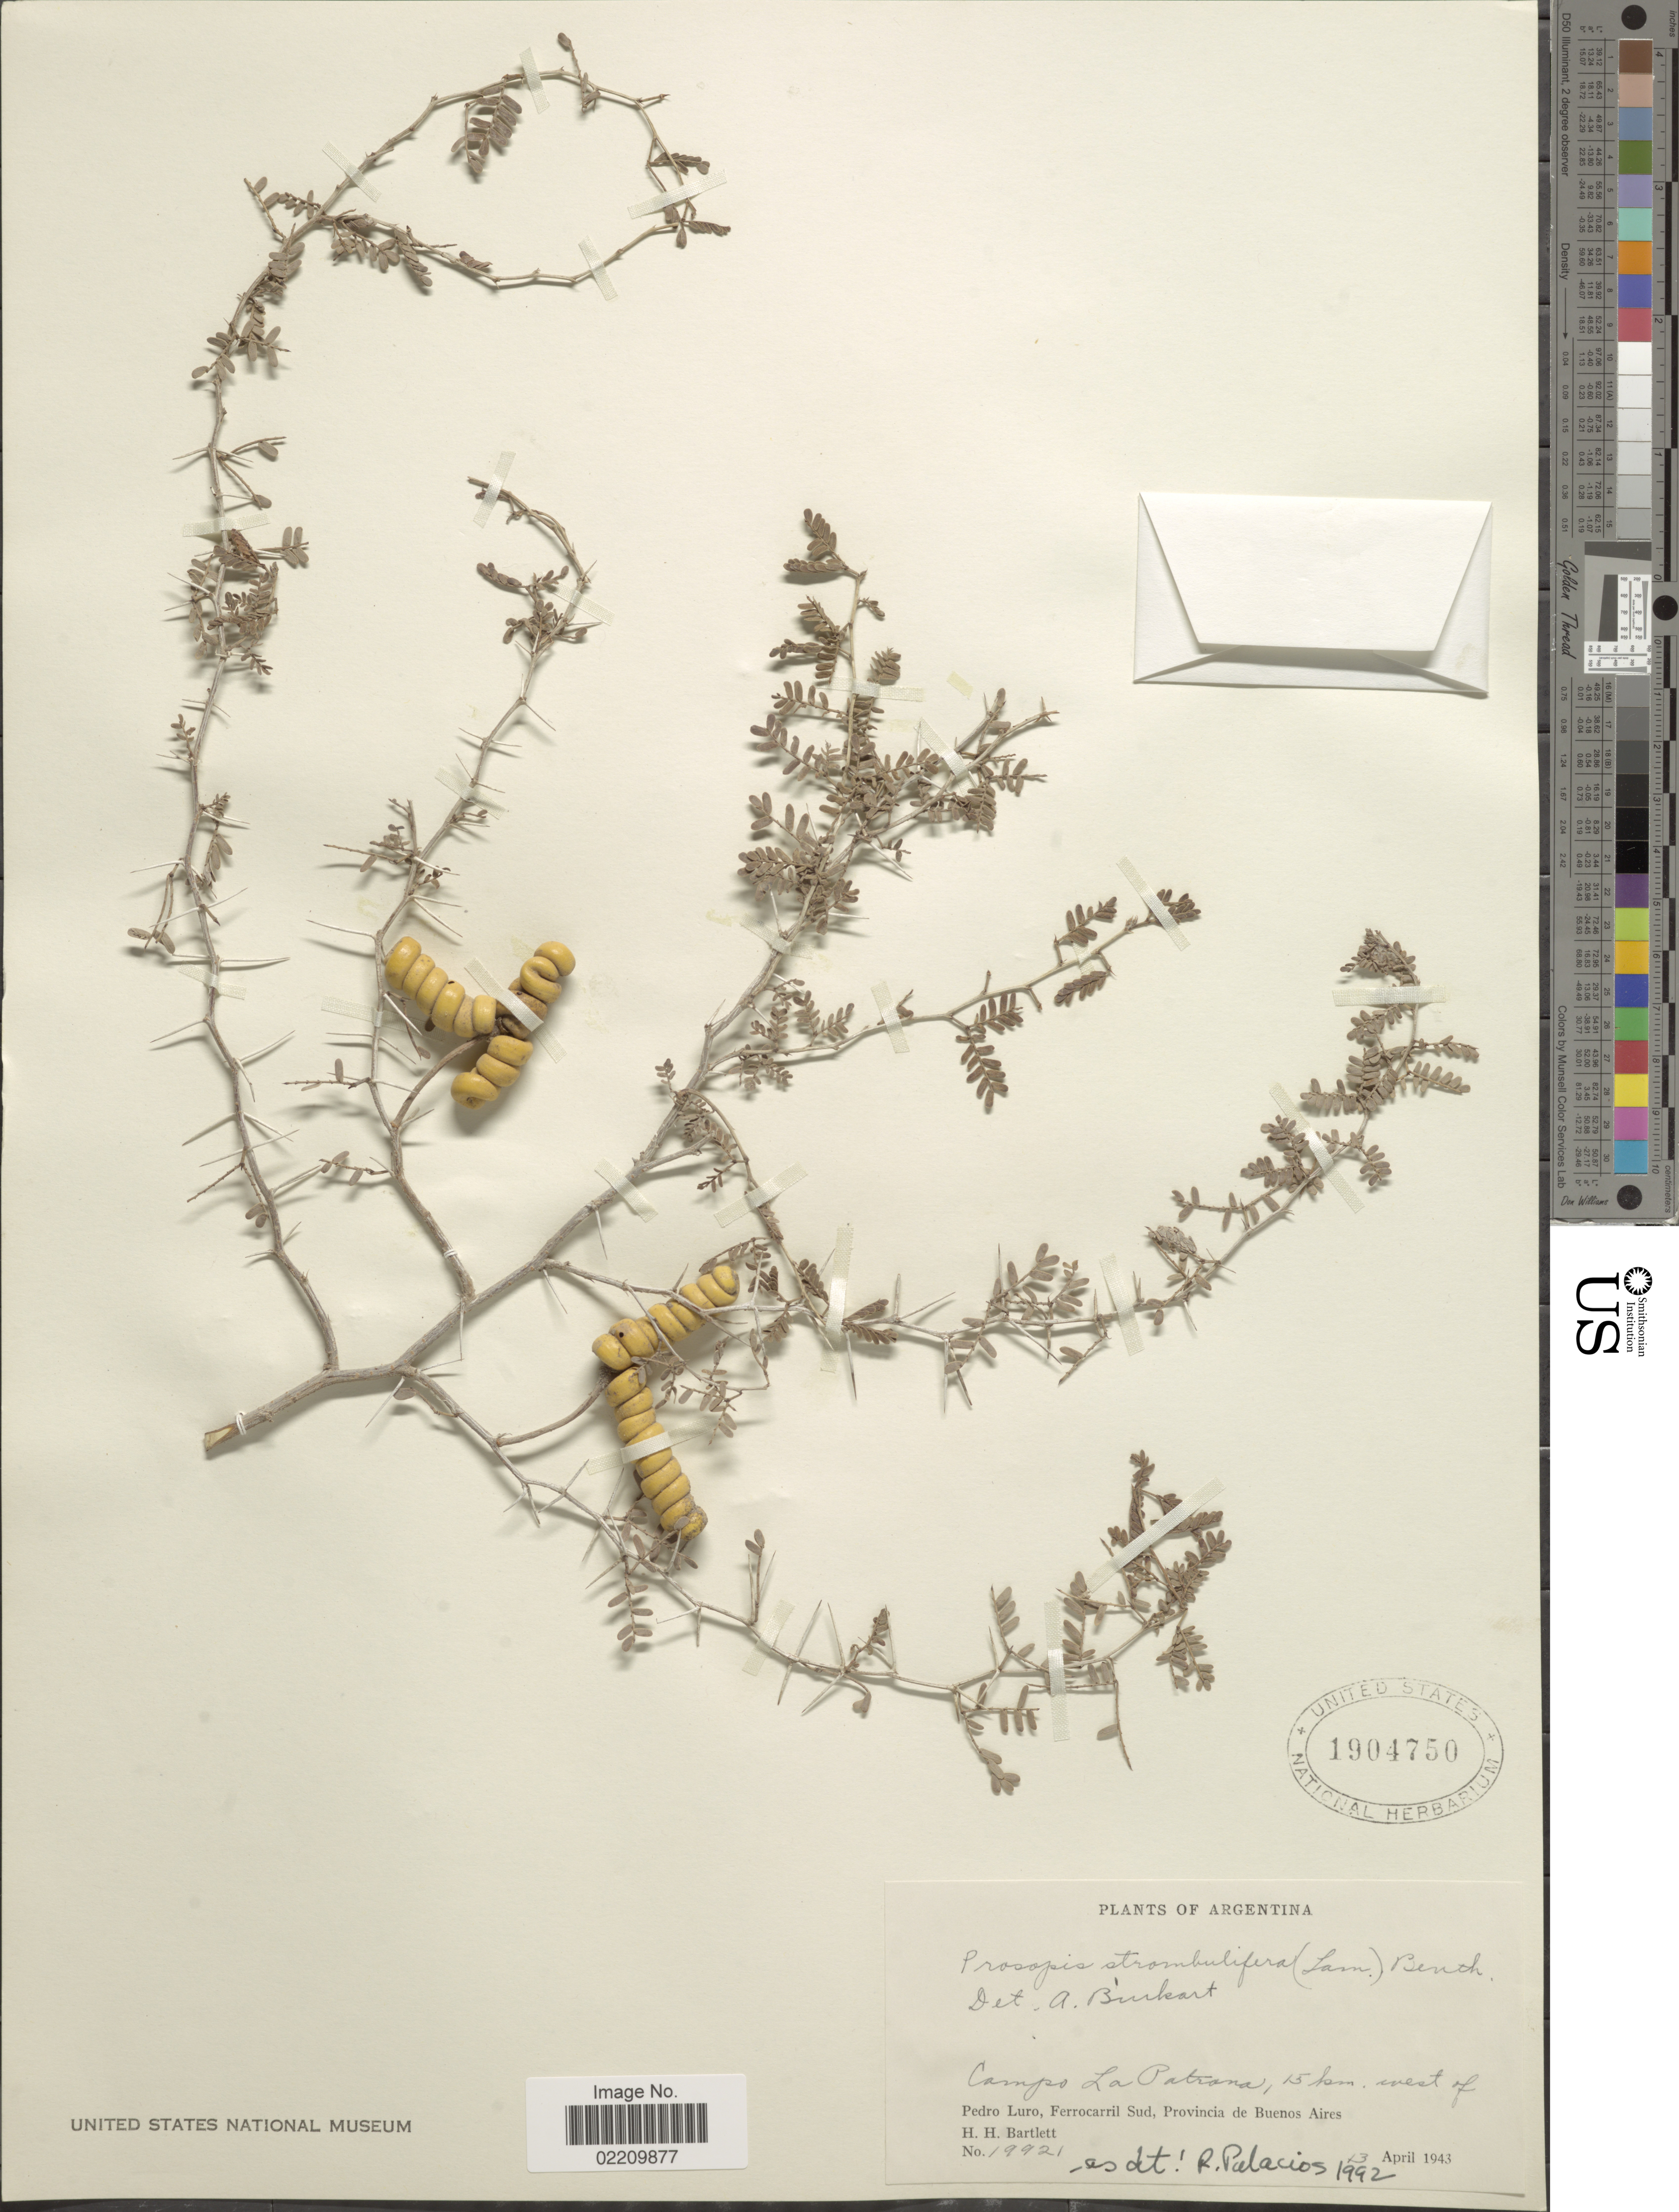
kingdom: Plantae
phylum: Tracheophyta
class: Magnoliopsida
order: Fabales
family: Fabaceae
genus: Strombocarpa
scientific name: Strombocarpa strombulifera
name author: (Lam.) A. Gray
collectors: H. H. Bartlett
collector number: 19921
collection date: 1943-04-13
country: Argentina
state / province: Buenos Aires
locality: Campos La Patrona, 15 km west of Pedro Luro, Ferrocarril Sud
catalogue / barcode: US 1904750